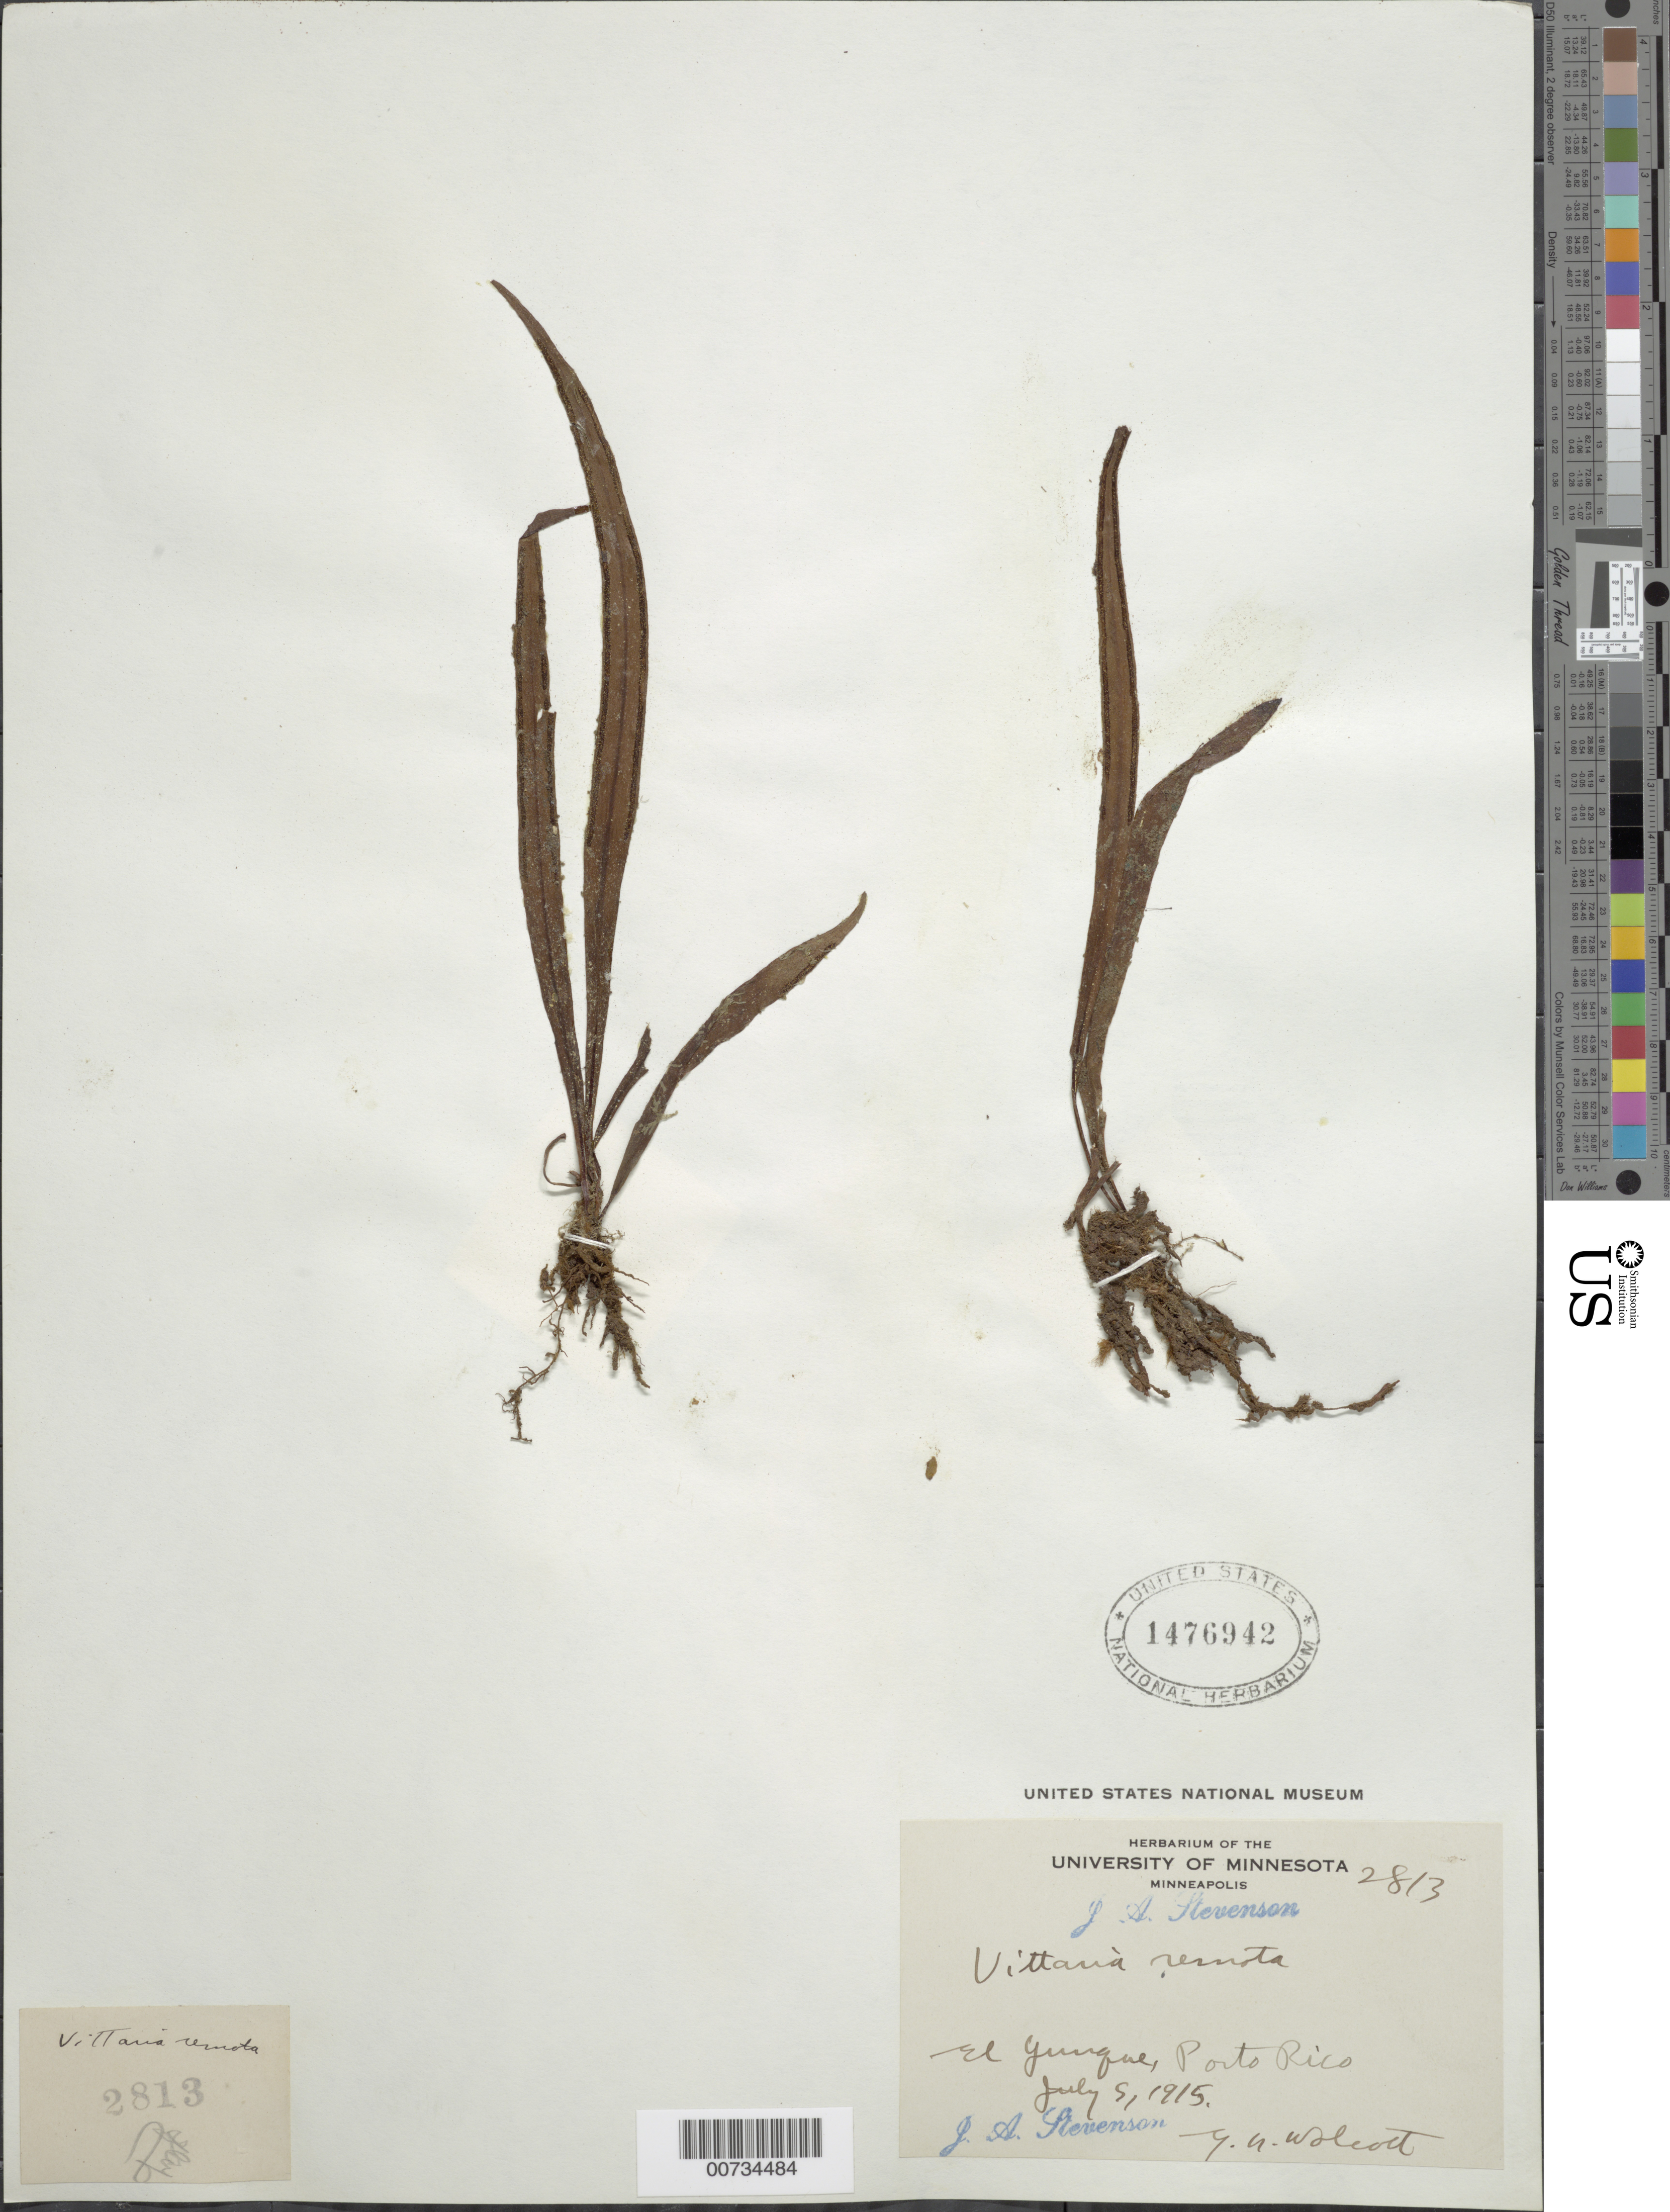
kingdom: Plantae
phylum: Tracheophyta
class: Polypodiopsida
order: Polypodiales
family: Pteridaceae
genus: Radiovittaria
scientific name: Radiovittaria remota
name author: (Fée) E.H. Crane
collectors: J. Stevenson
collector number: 2813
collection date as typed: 05 Jul 1915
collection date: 1915-07-05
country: Puerto Rico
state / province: Río Grande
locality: El Yunque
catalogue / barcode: US 1476942